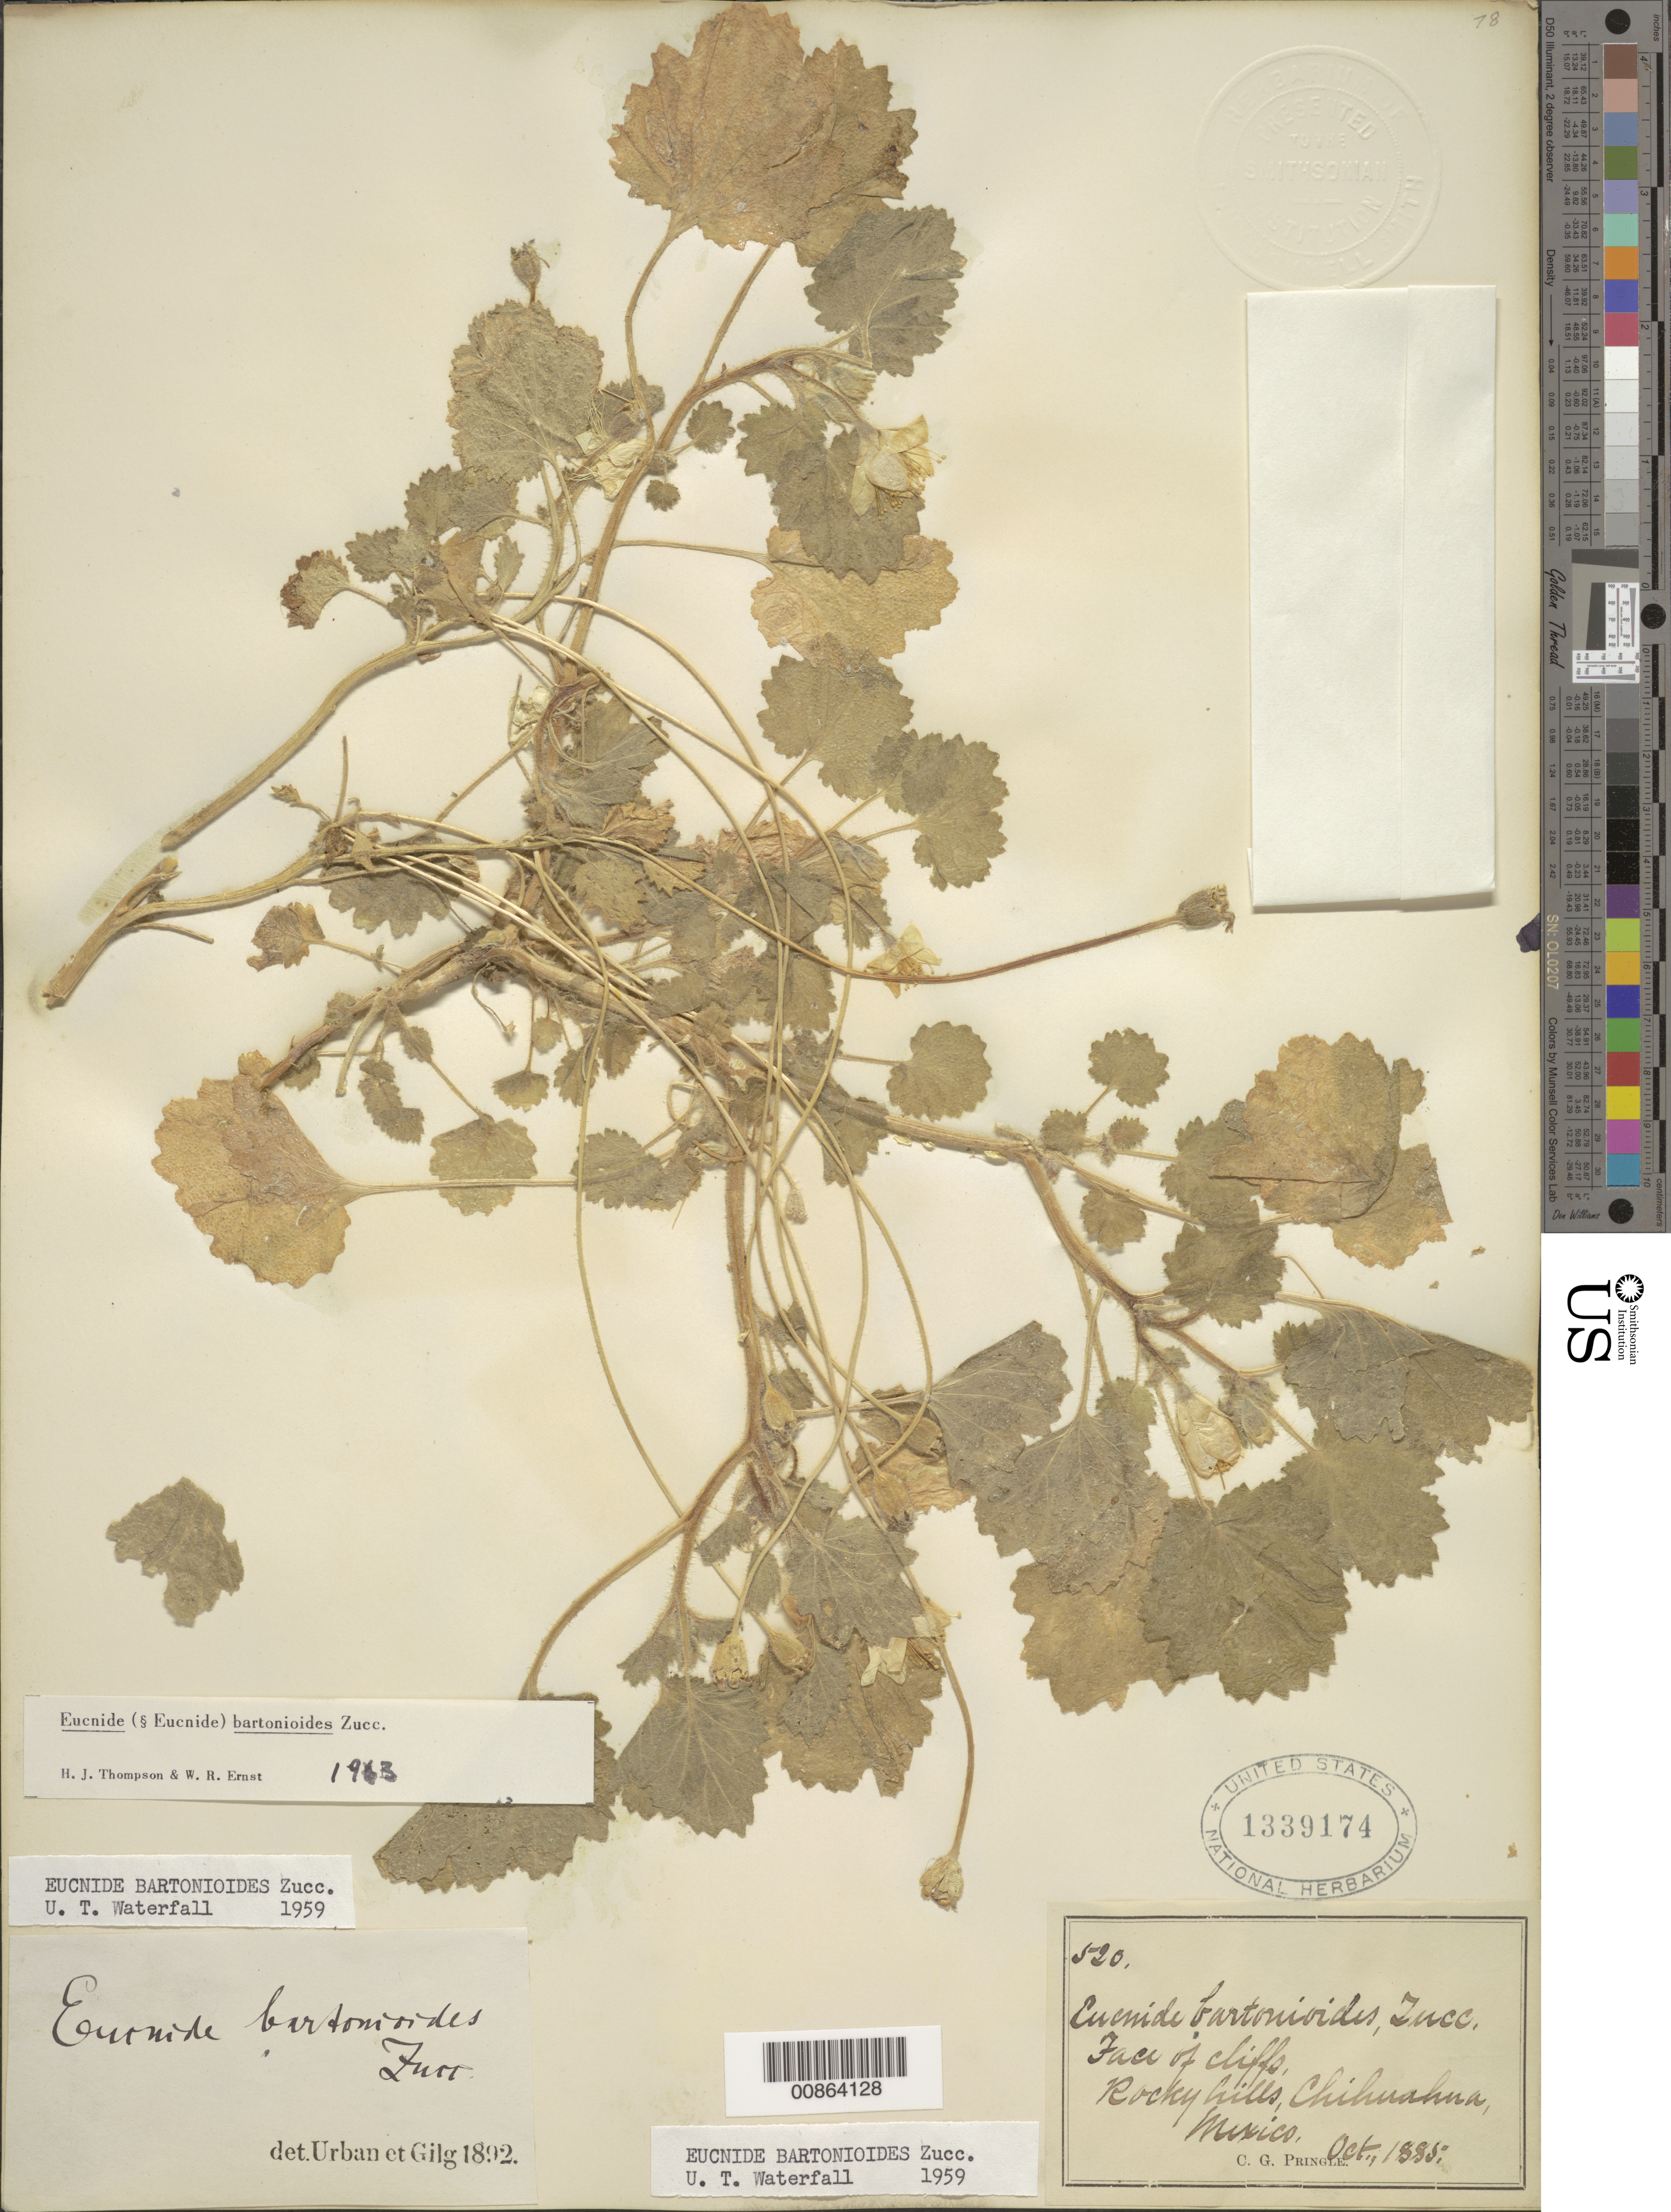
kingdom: Plantae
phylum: Tracheophyta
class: Magnoliopsida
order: Cornales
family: Loasaceae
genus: Eucnide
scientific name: Eucnide bartonioides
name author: Zucc.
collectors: C. G. Pringle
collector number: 520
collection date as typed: Oct 1885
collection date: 1885-10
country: Mexico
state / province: Chihuahua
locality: Chihuahua.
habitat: Rocky hills; face of cliffs.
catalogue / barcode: US 1339174